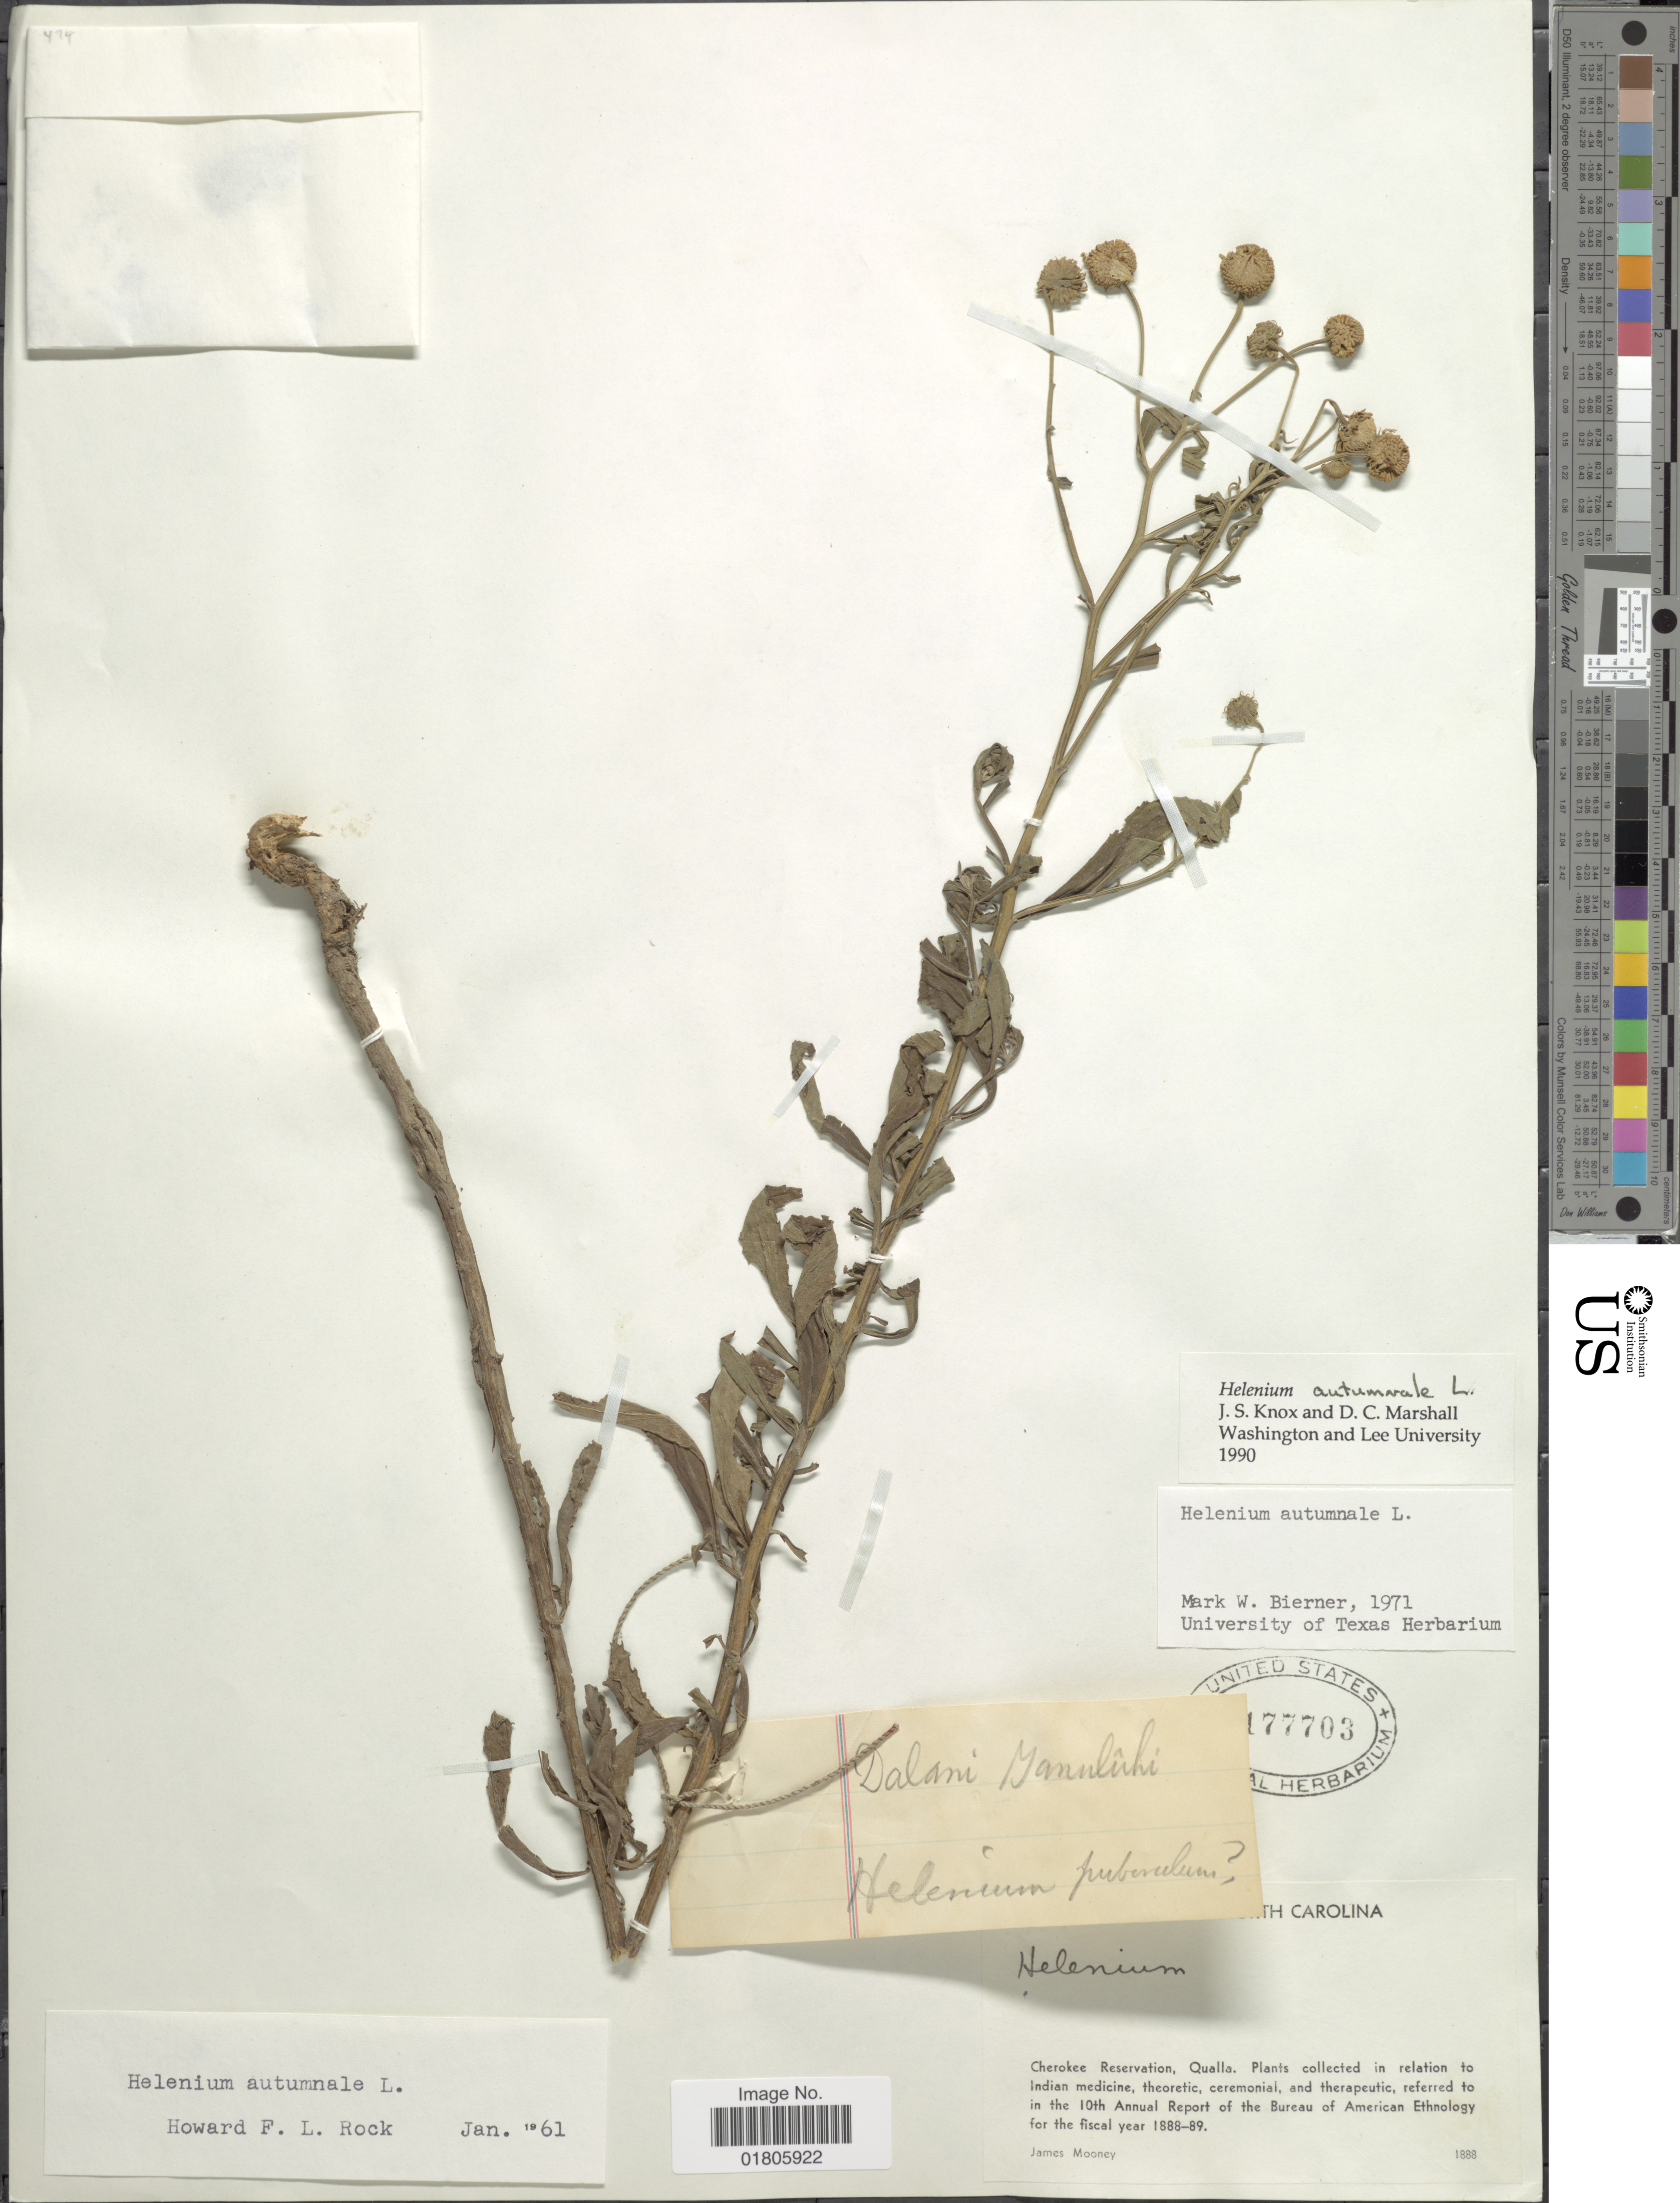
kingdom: Plantae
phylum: Tracheophyta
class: Magnoliopsida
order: Asterales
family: Asteraceae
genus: Helenium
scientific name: Helenium autumnale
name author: L.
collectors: J. Mooney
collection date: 1888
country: United States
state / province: South Carolina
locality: Cherokee Reservation, Qualla